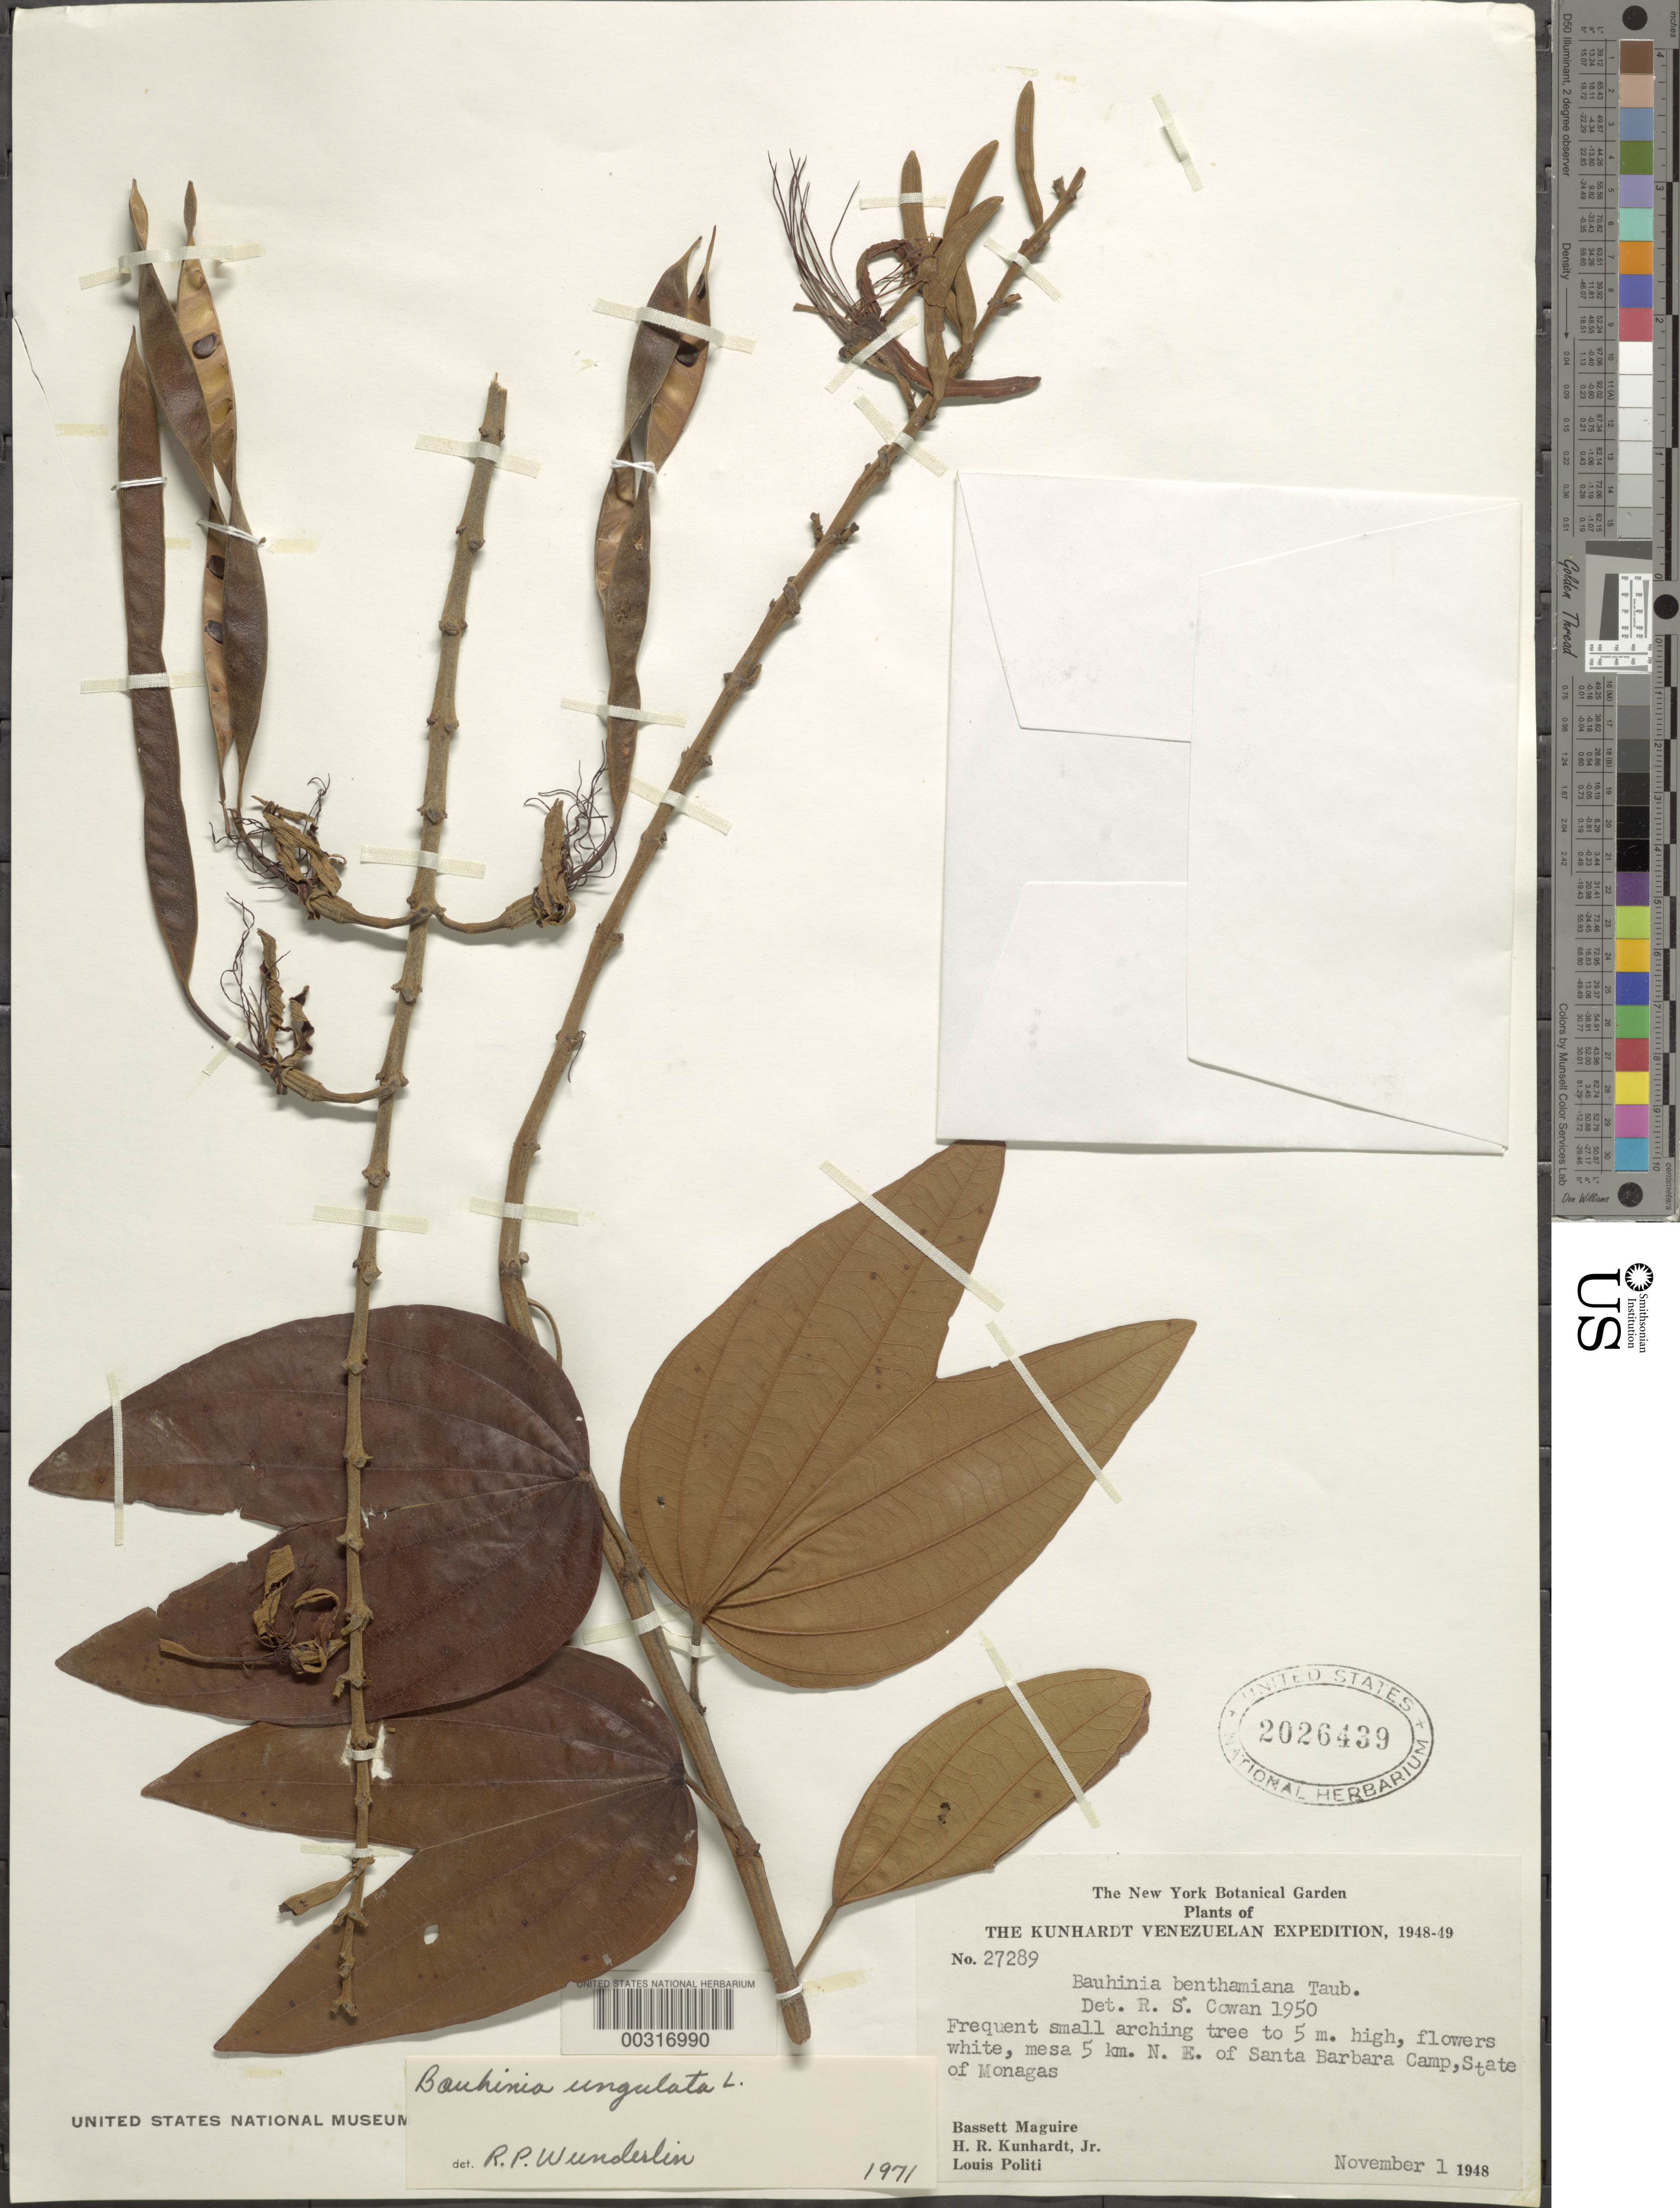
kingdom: Plantae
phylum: Tracheophyta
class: Magnoliopsida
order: Fabales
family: Fabaceae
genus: Bauhinia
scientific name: Bauhinia ungulata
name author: L.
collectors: B. Maguire, H. Kunhardt & L. Politi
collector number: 27289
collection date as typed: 01 Nov 1948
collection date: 1948-11-01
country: Venezuela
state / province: Monagas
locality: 5 km ne of samta barbara camp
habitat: Mesa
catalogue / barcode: US 2026439